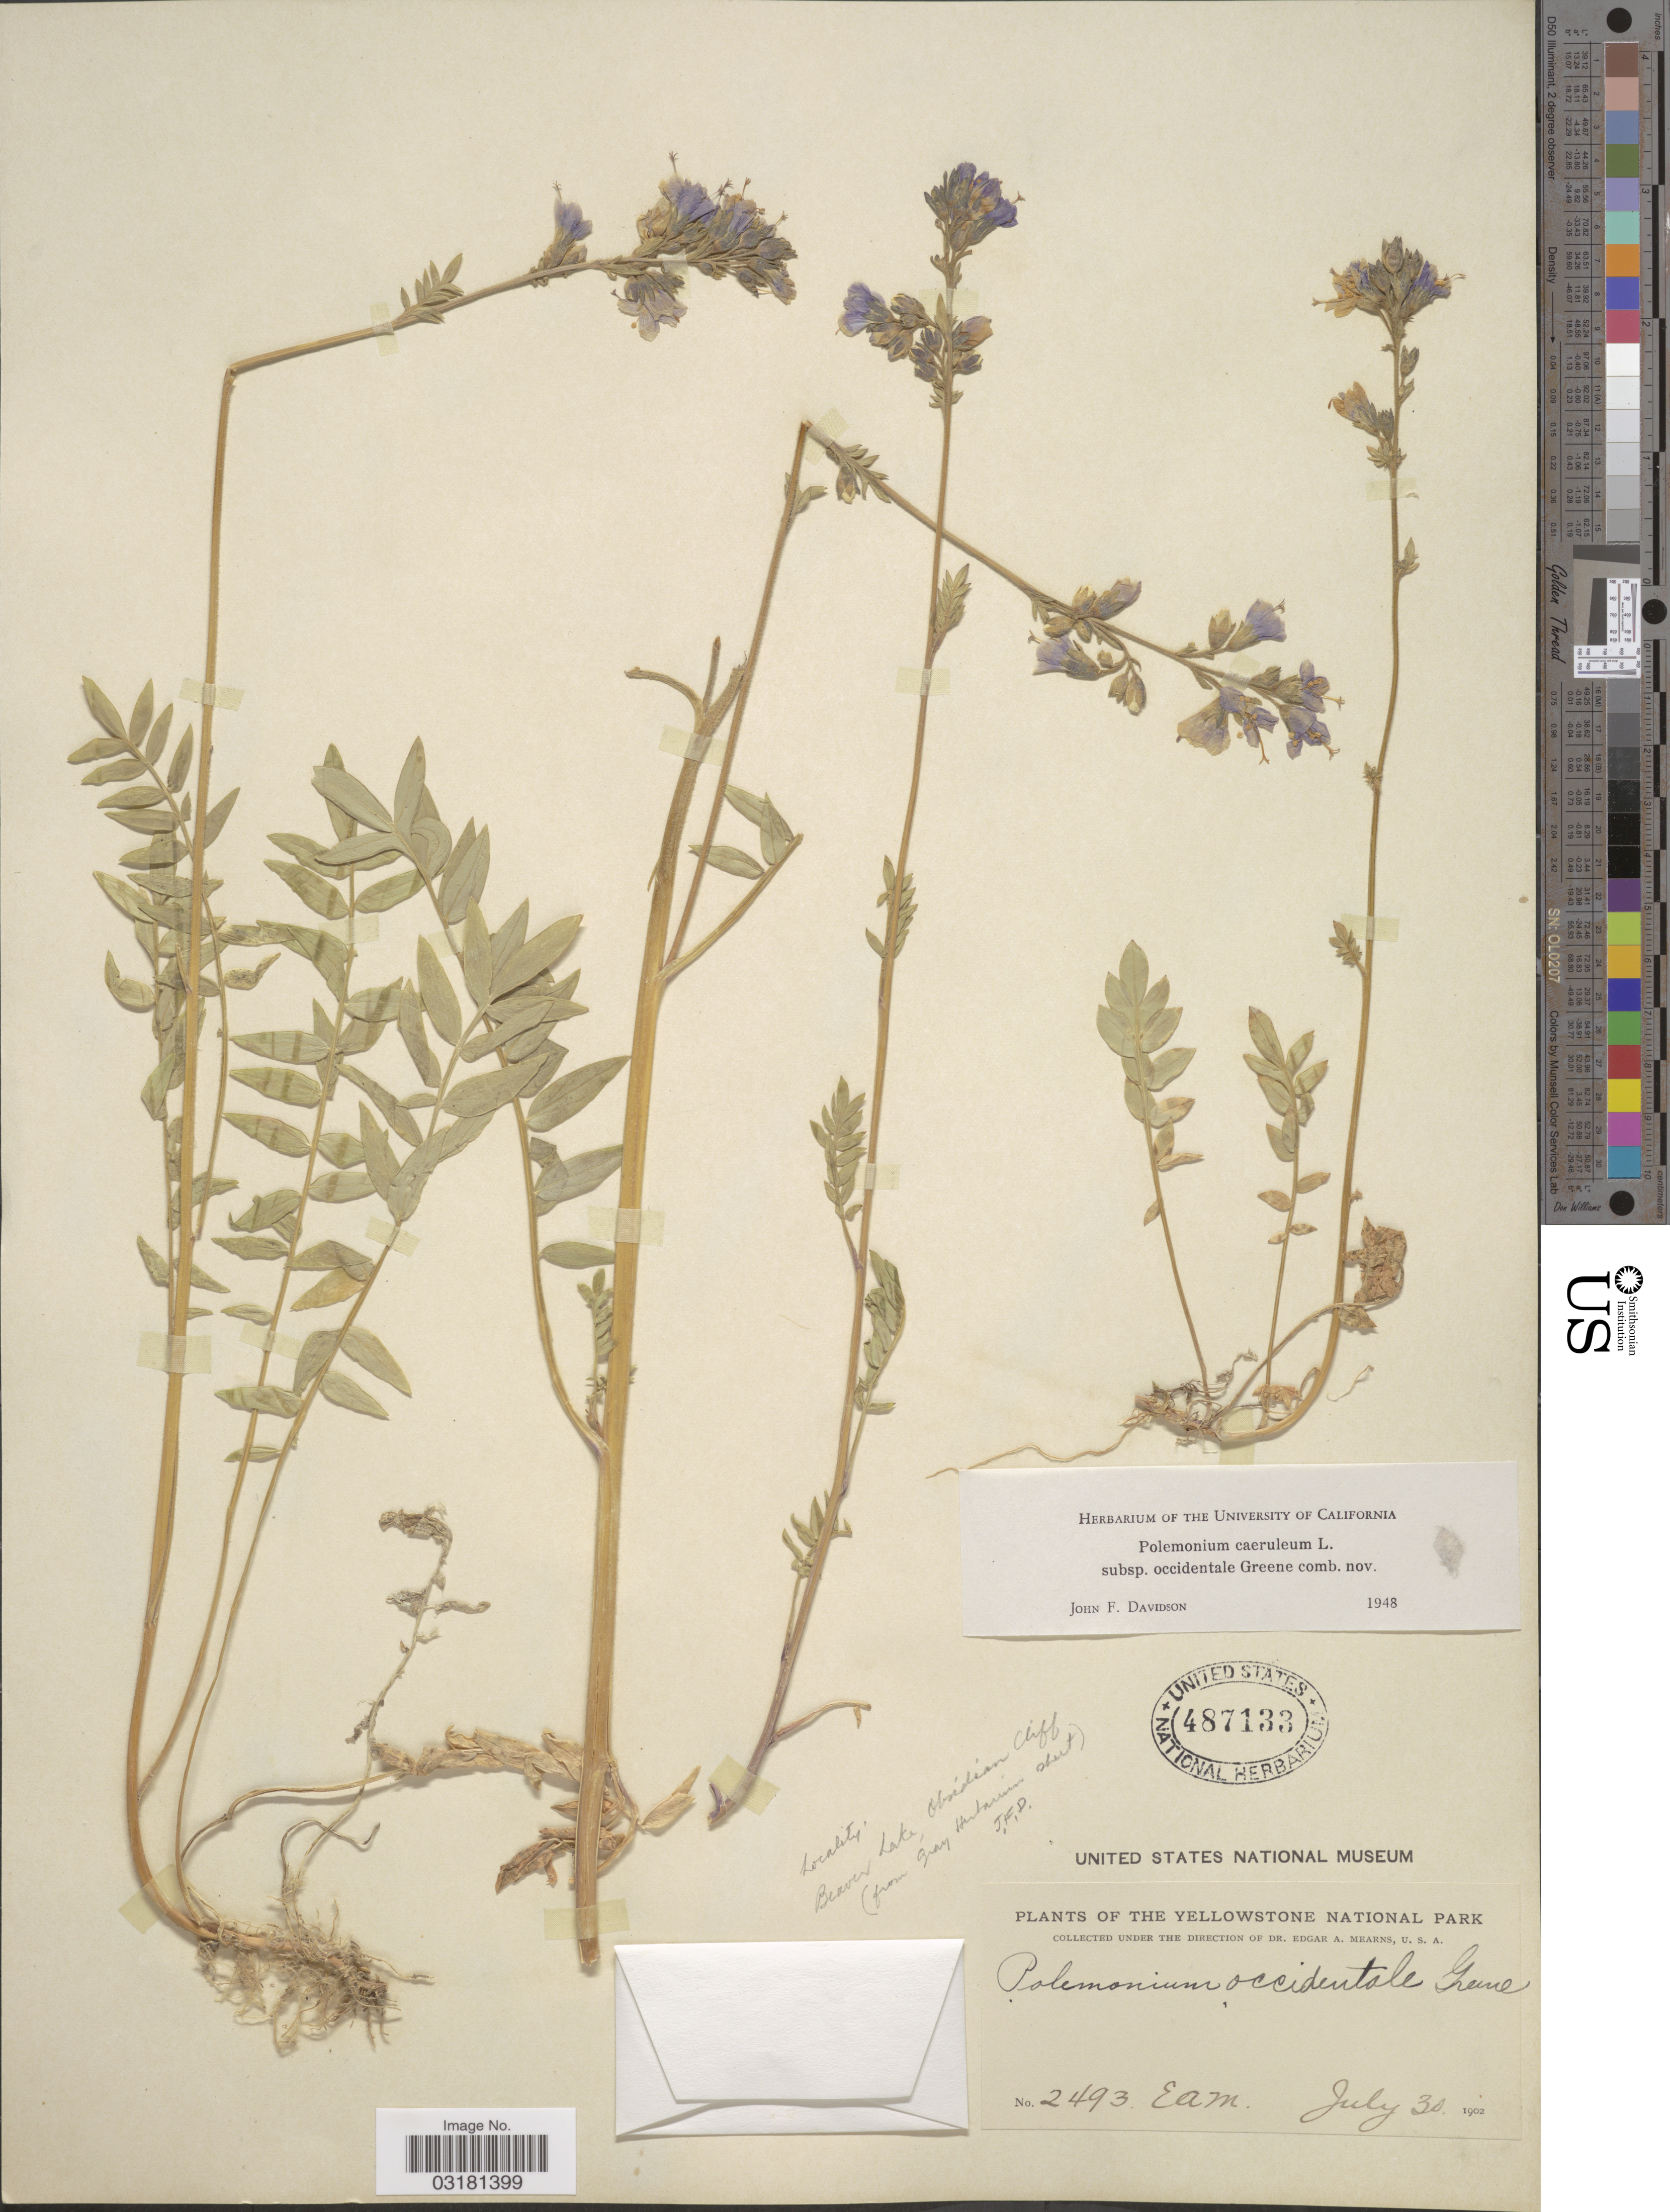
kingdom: Plantae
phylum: Tracheophyta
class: Magnoliopsida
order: Ericales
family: Polemoniaceae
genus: Polemonium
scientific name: Polemonium occidentale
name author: Greene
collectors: E. A. Mearns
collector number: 2493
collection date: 1902-07-30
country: United States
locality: The Yellowstone National Park.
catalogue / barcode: US 487133